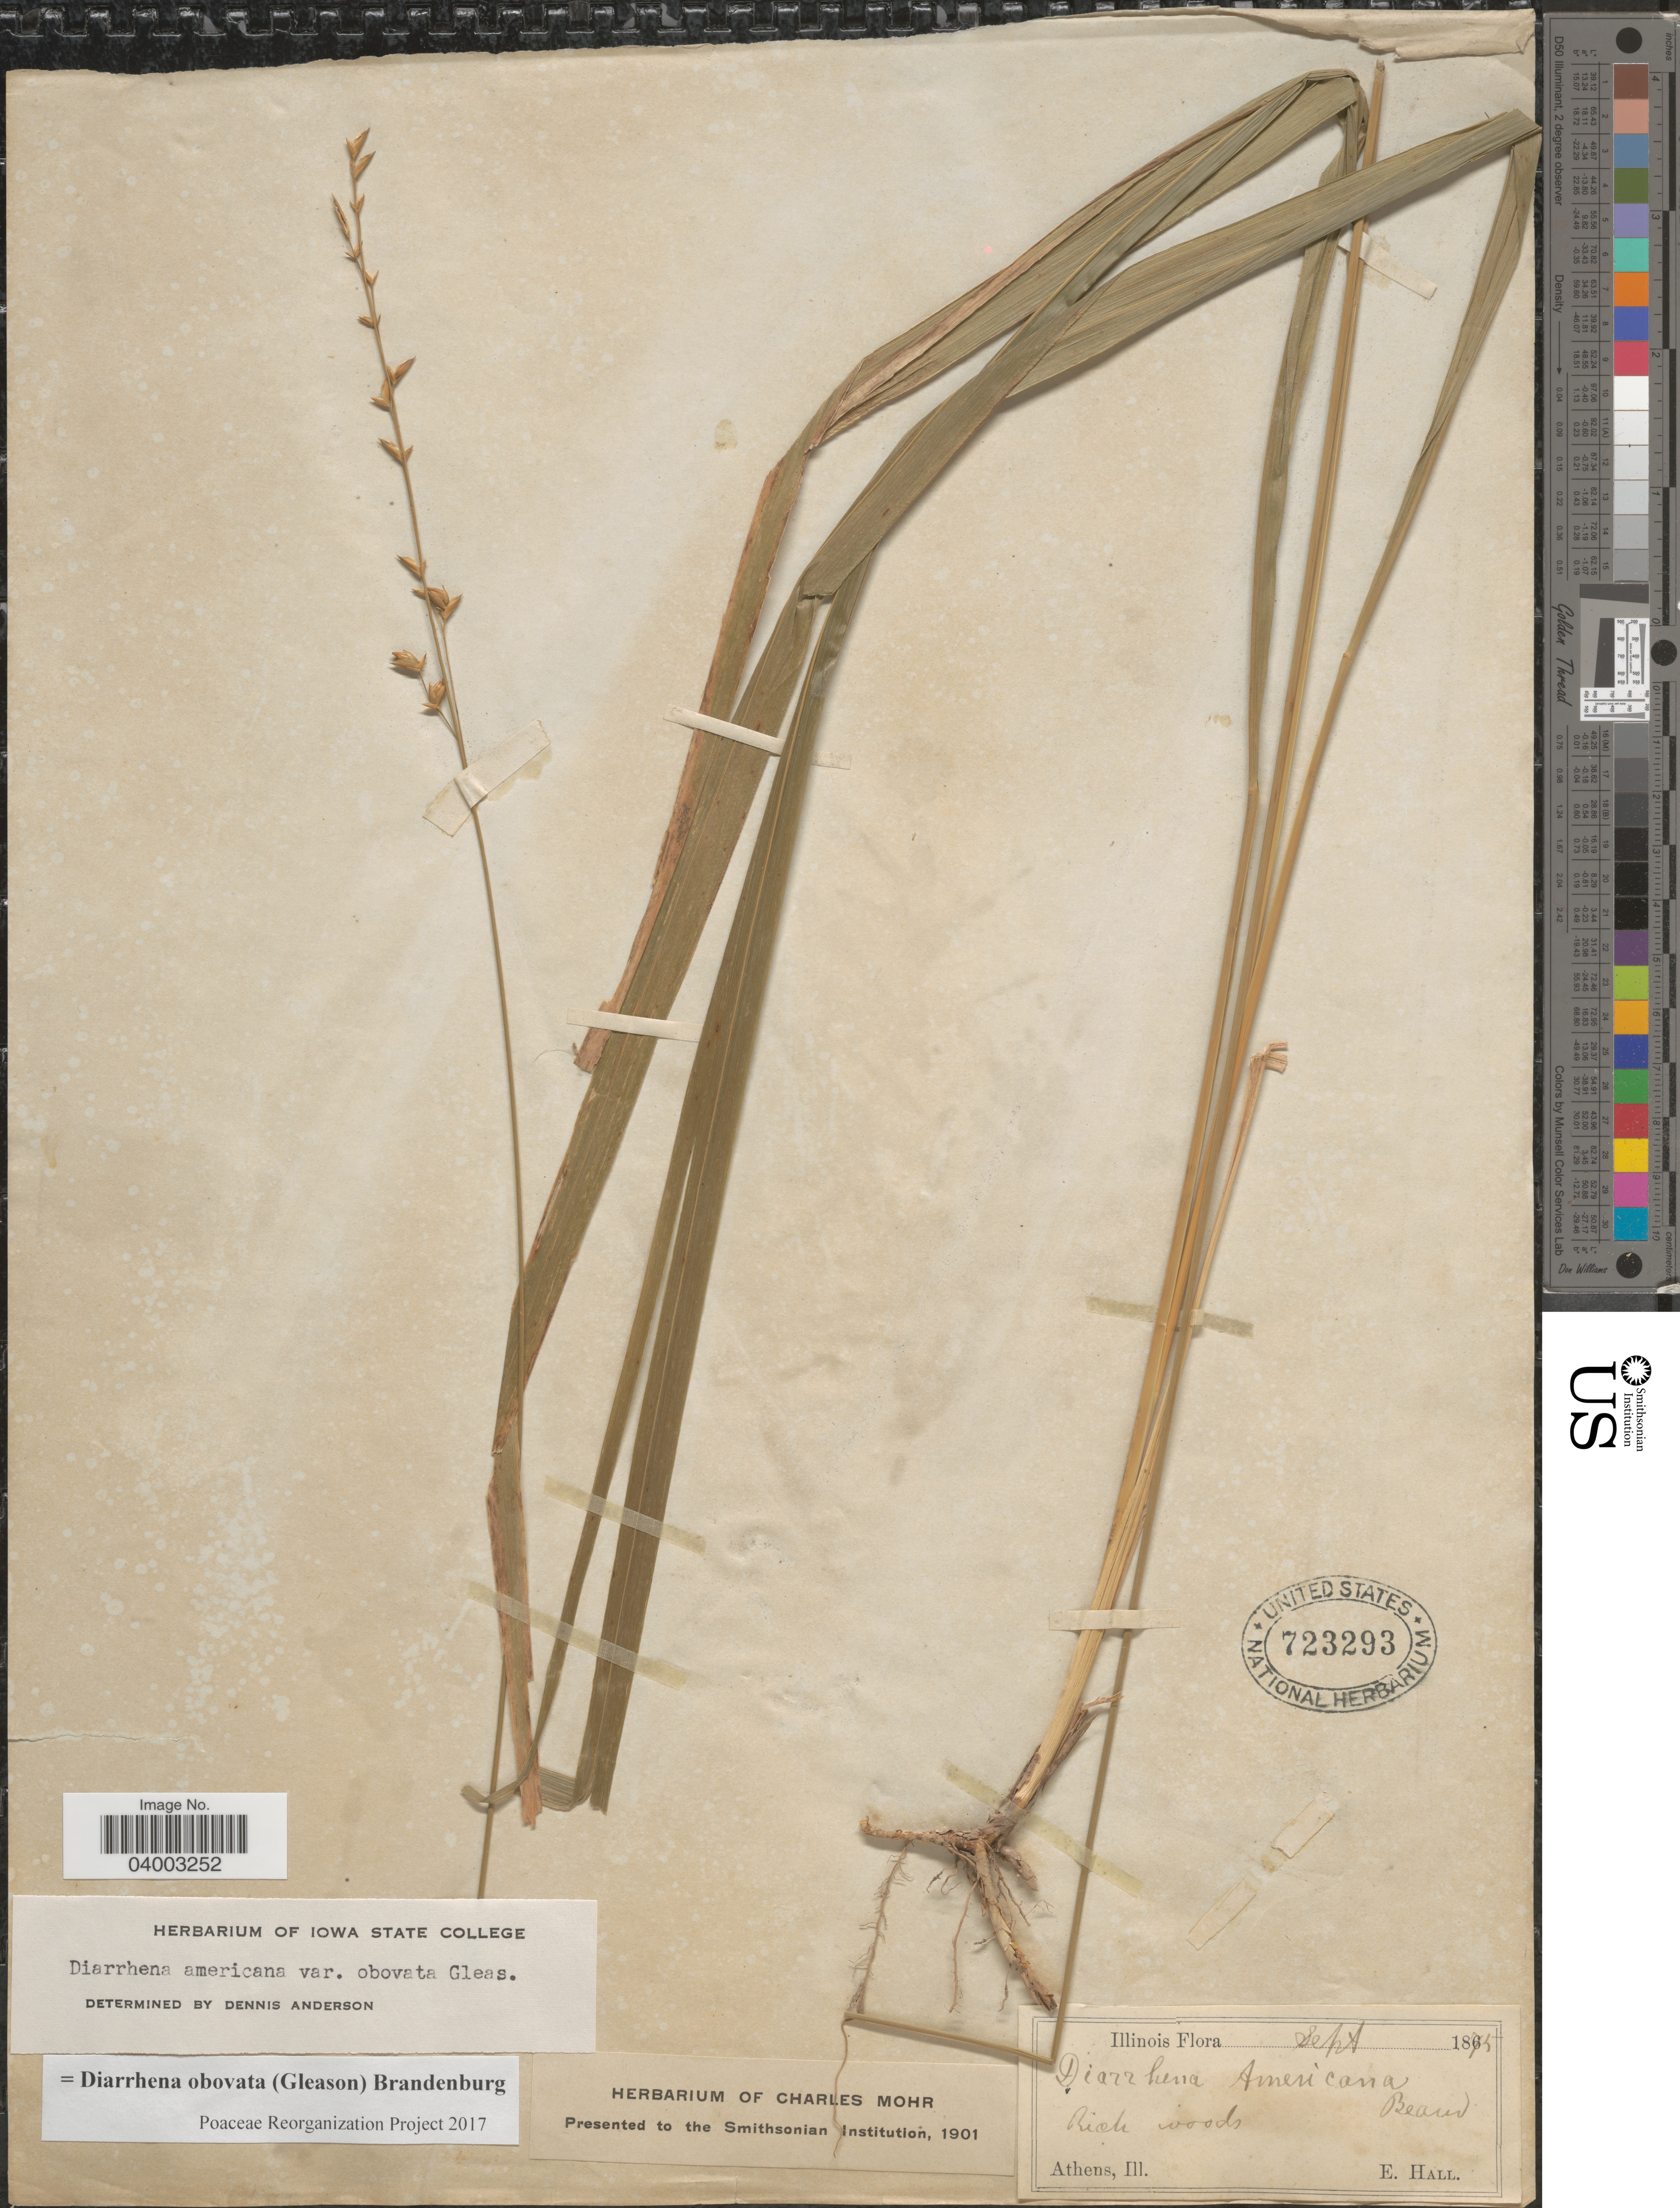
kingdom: Plantae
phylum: Tracheophyta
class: Liliopsida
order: Poales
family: Poaceae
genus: Diarrhena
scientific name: Diarrhena obovata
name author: (Gleason) Brandenburg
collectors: E. Hall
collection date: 1875-09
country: United States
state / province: Illinois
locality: Athens.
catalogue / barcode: US 723293